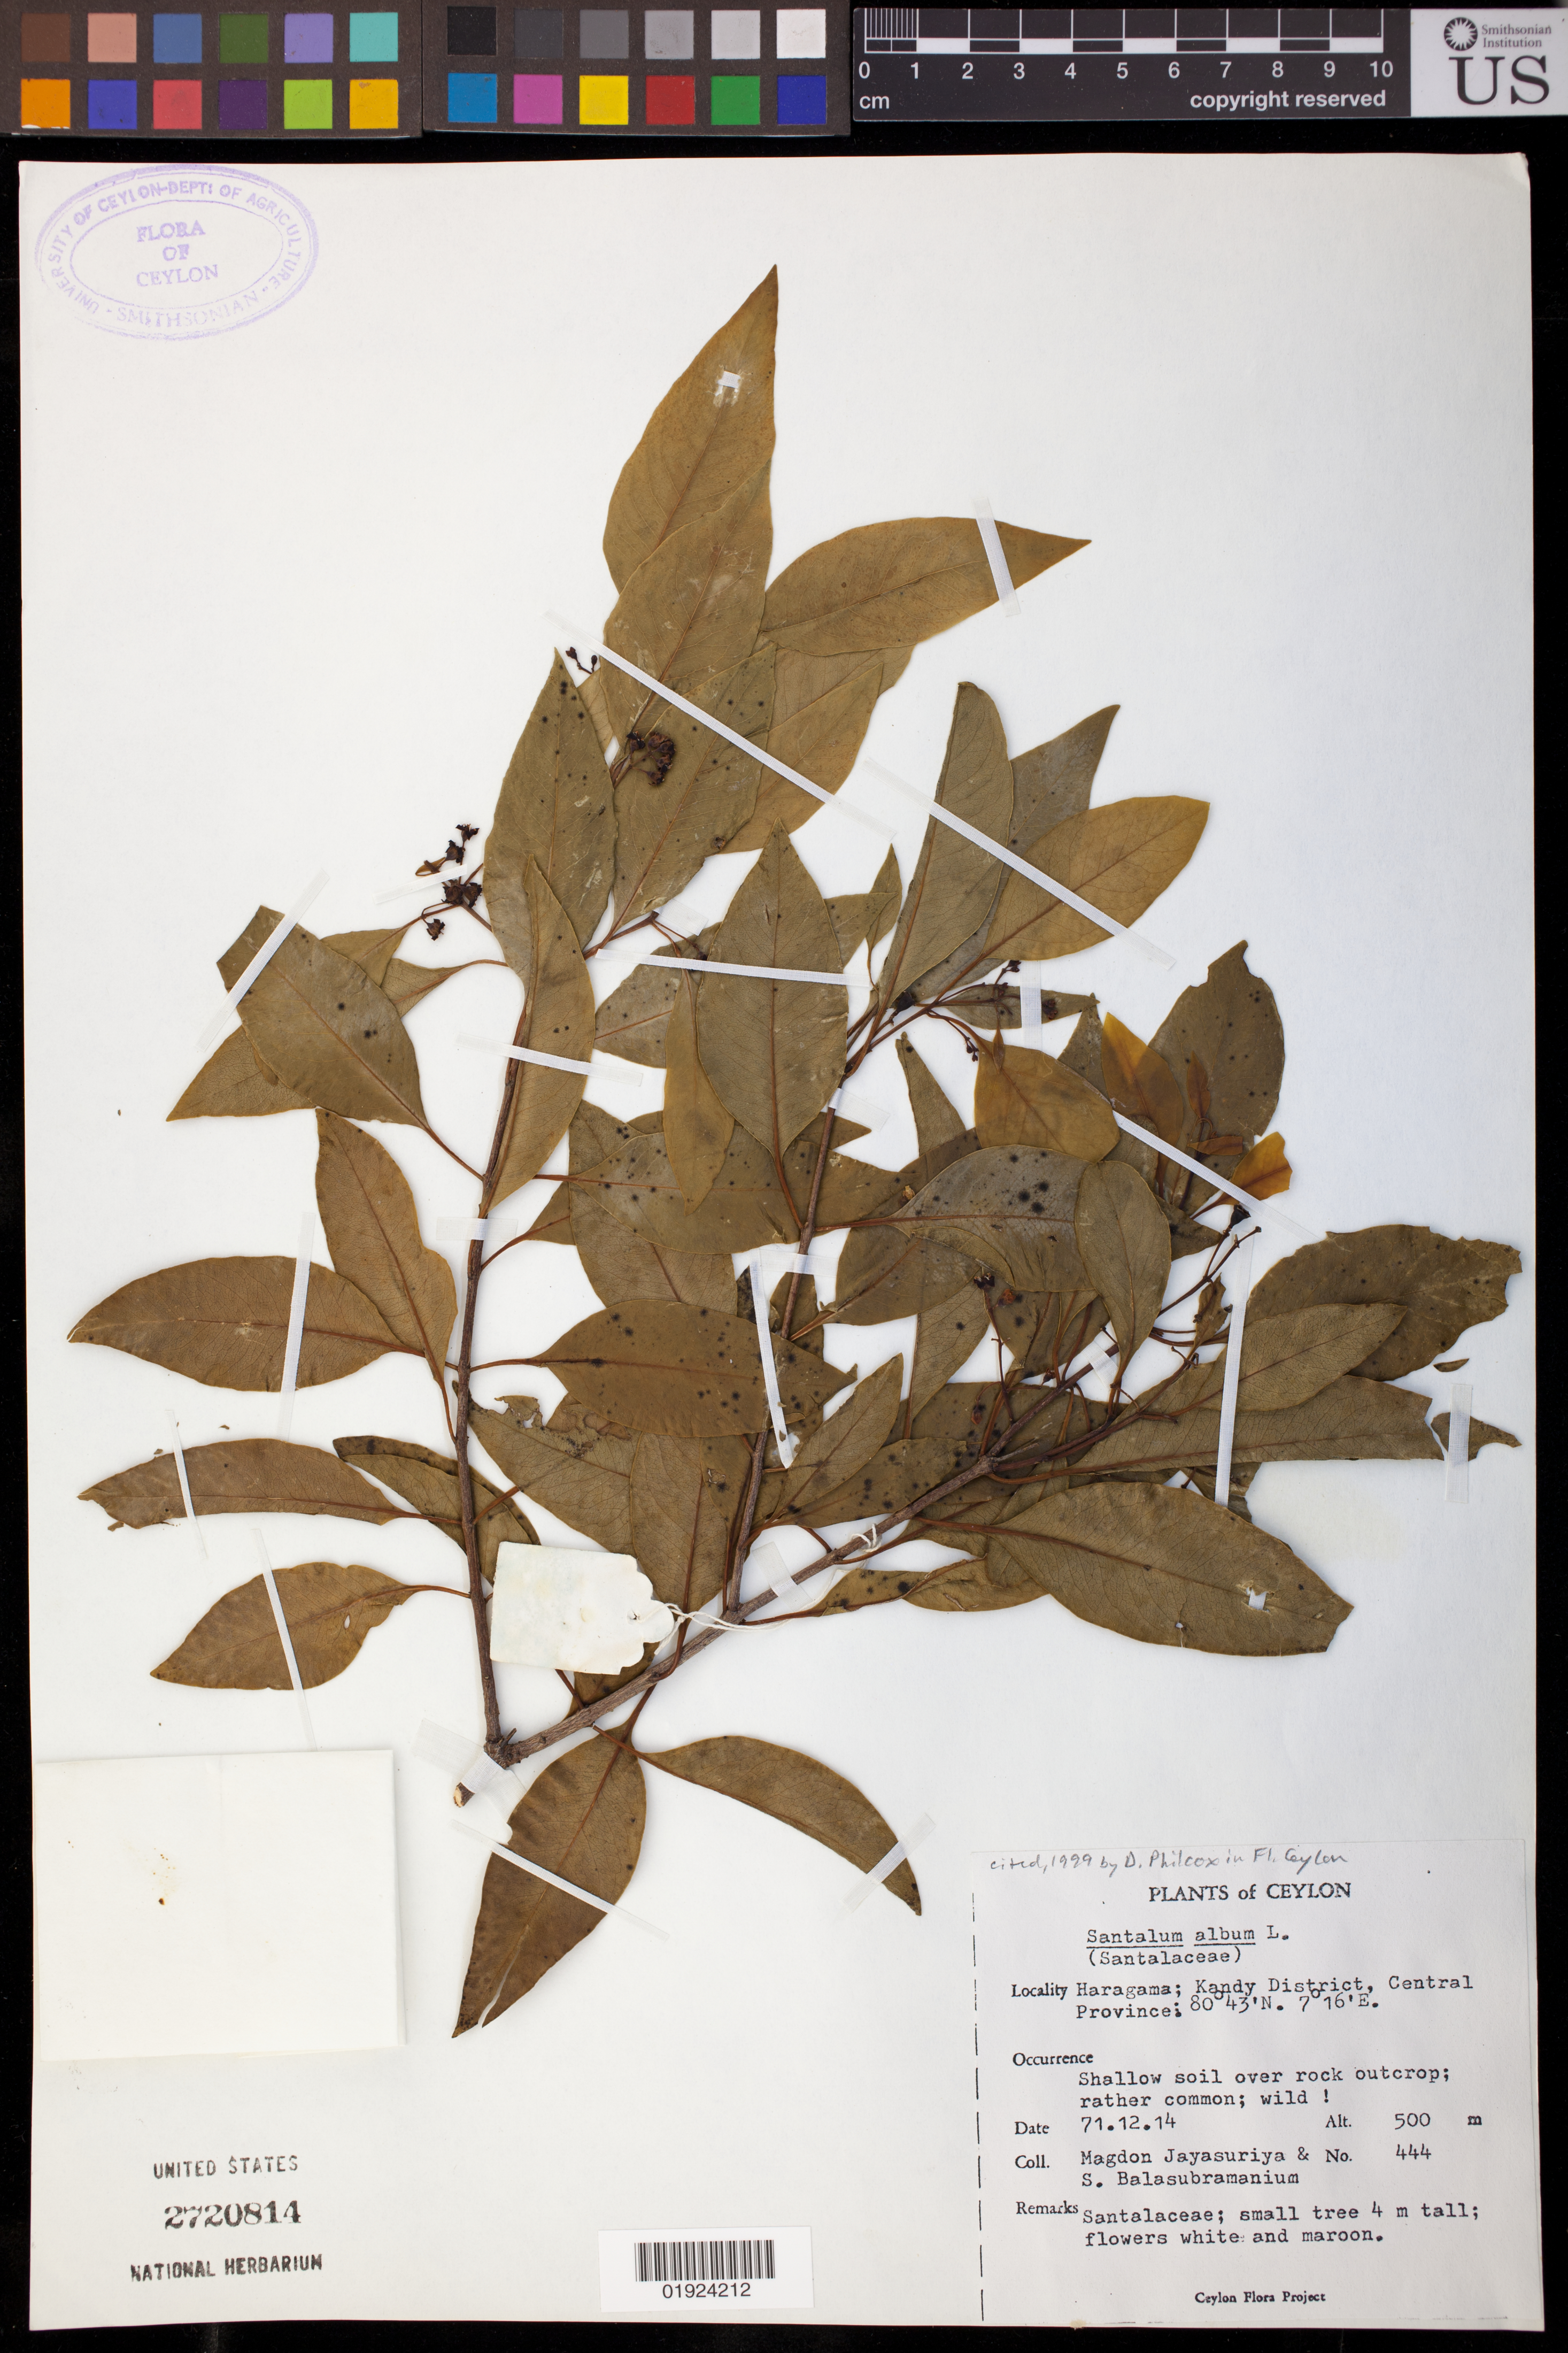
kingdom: Plantae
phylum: Tracheophyta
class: Magnoliopsida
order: Santalales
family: Santalaceae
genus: Santalum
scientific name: Santalum album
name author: L.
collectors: M. Jayasuriya & S. Balasubramaniam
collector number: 444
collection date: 1914-12-17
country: Sri Lanka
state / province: Central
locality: Haragama, Kandy District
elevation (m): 500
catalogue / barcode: US 2720814